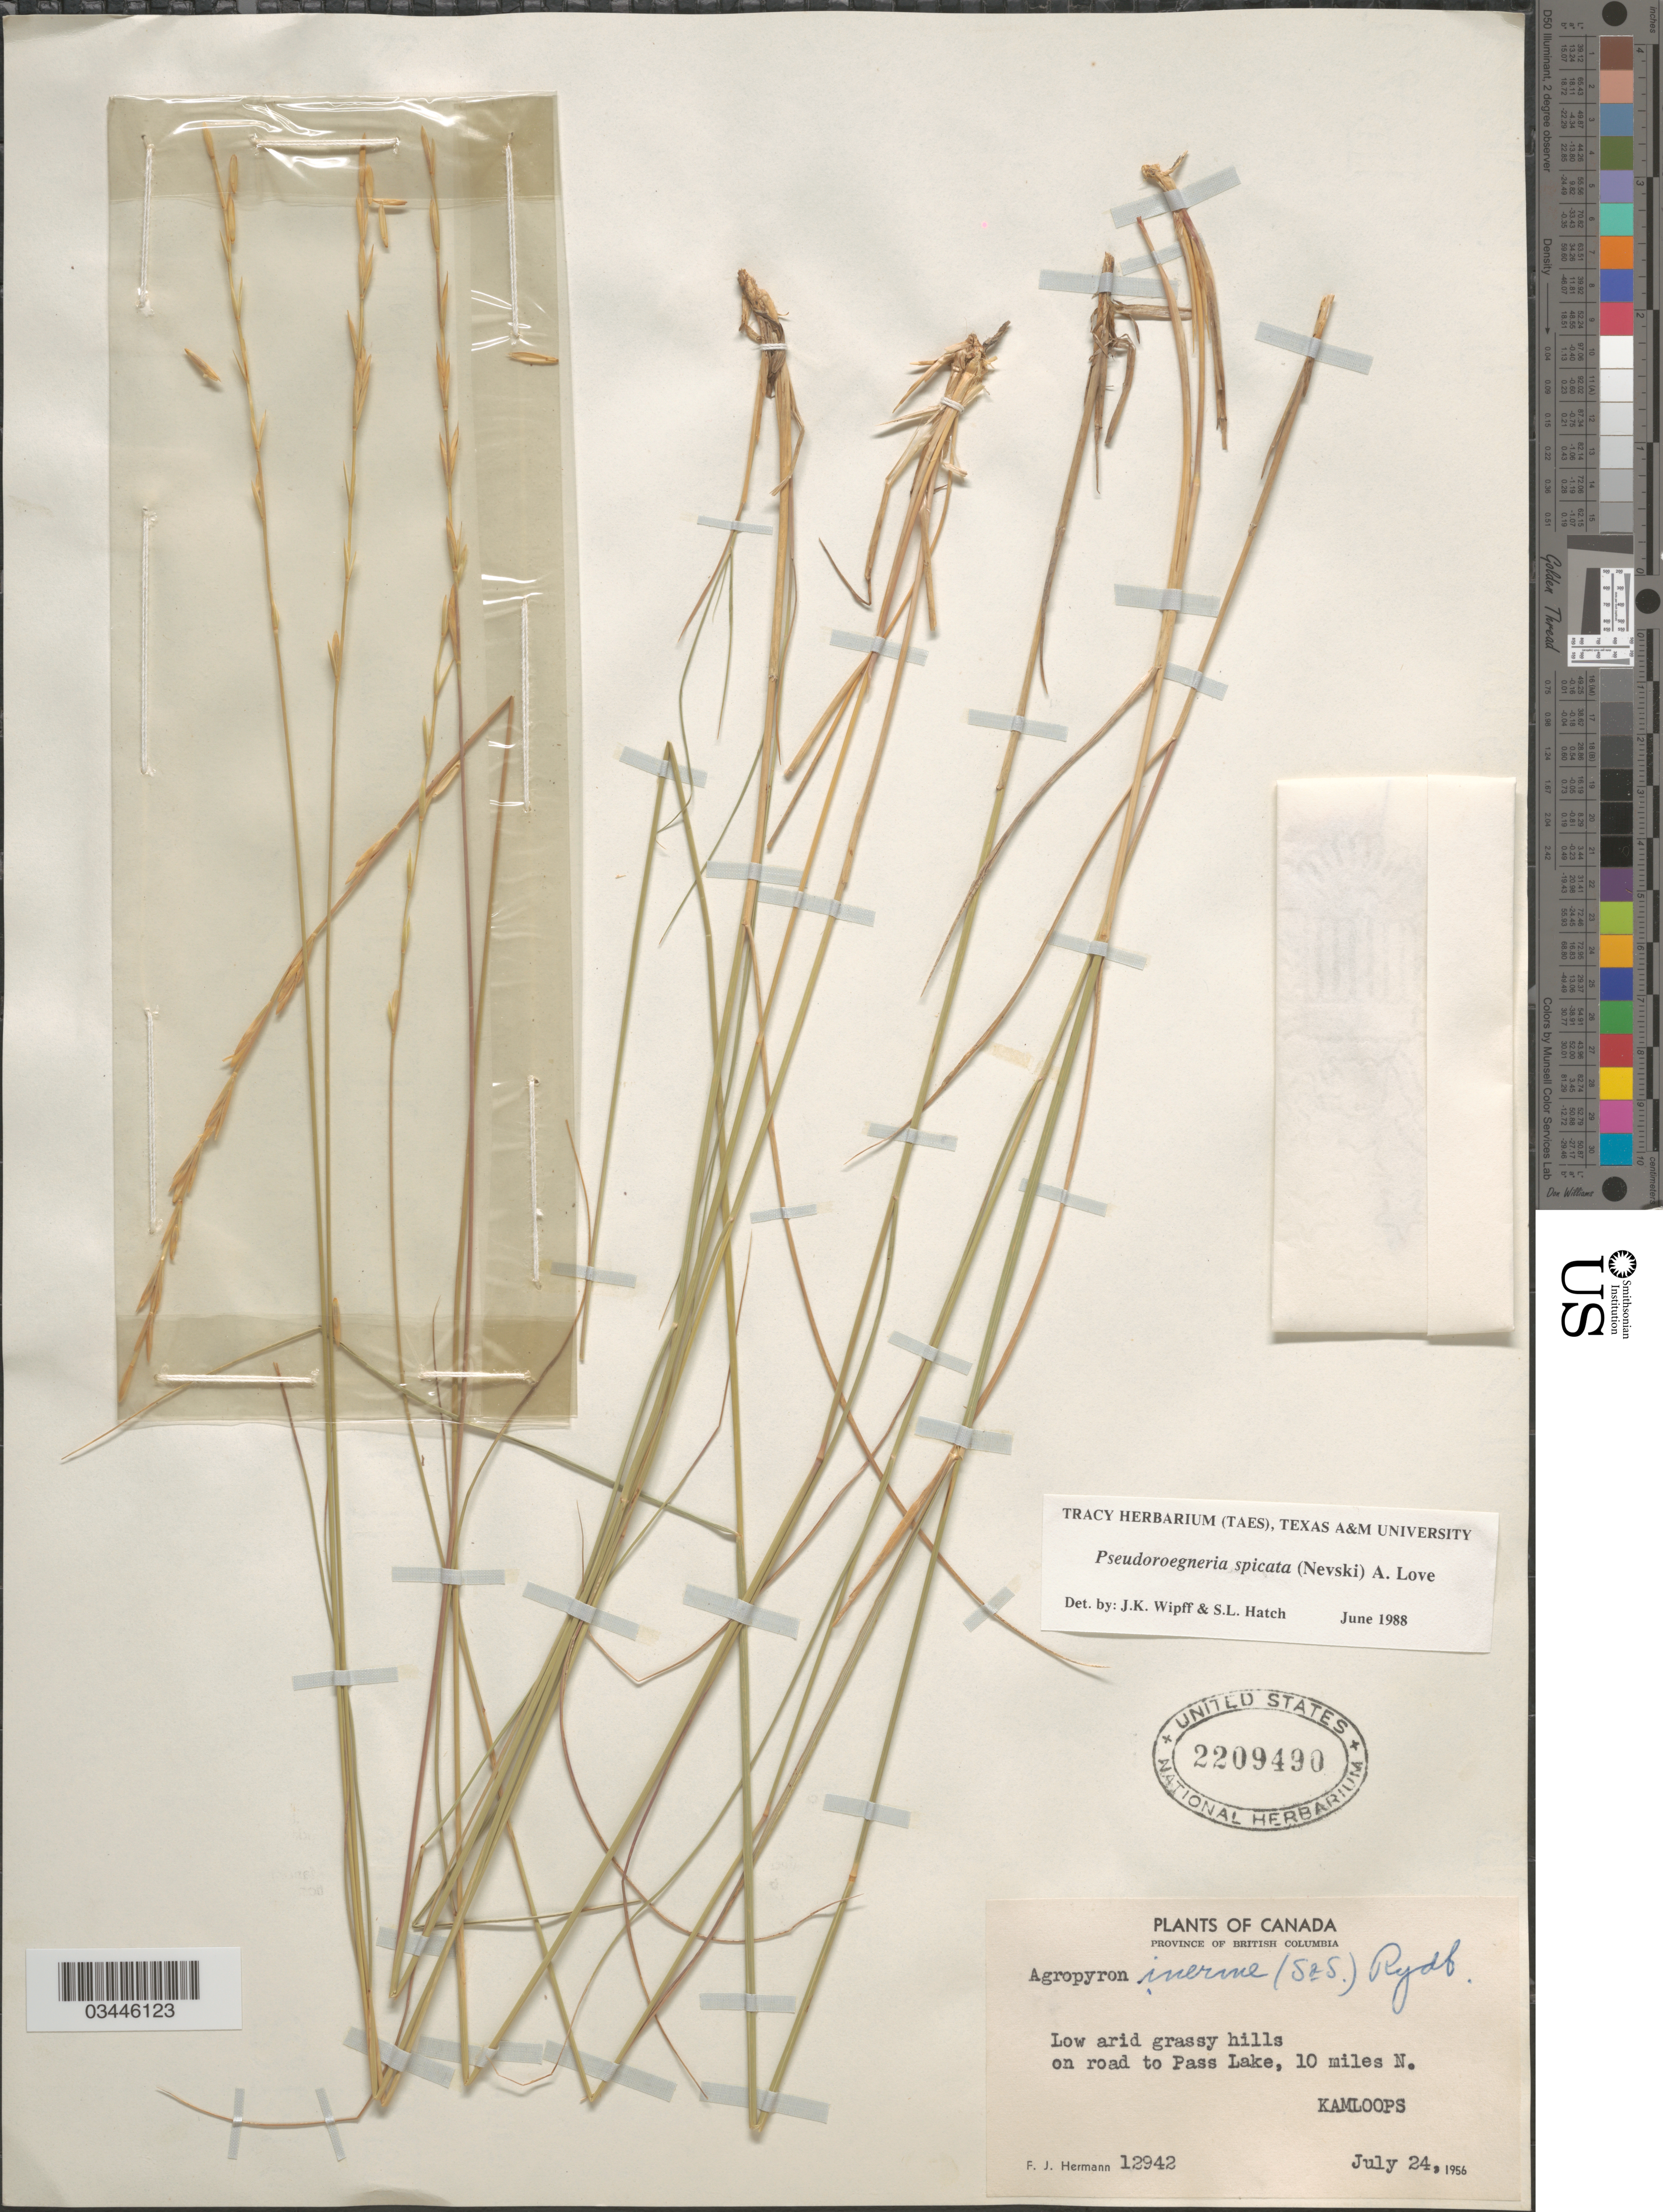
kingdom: Plantae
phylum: Tracheophyta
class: Liliopsida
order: Poales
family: Poaceae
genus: Pseudoroegneria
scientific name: Pseudoroegneria spicata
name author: (Pursh) Á. Löve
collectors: F. J. Hermann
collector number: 12942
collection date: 1956-07-24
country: Canada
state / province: British Columbia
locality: Low arid grassy hills on road to Pass Lake, 10 miles N. Kamloops.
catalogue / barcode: US 2209490